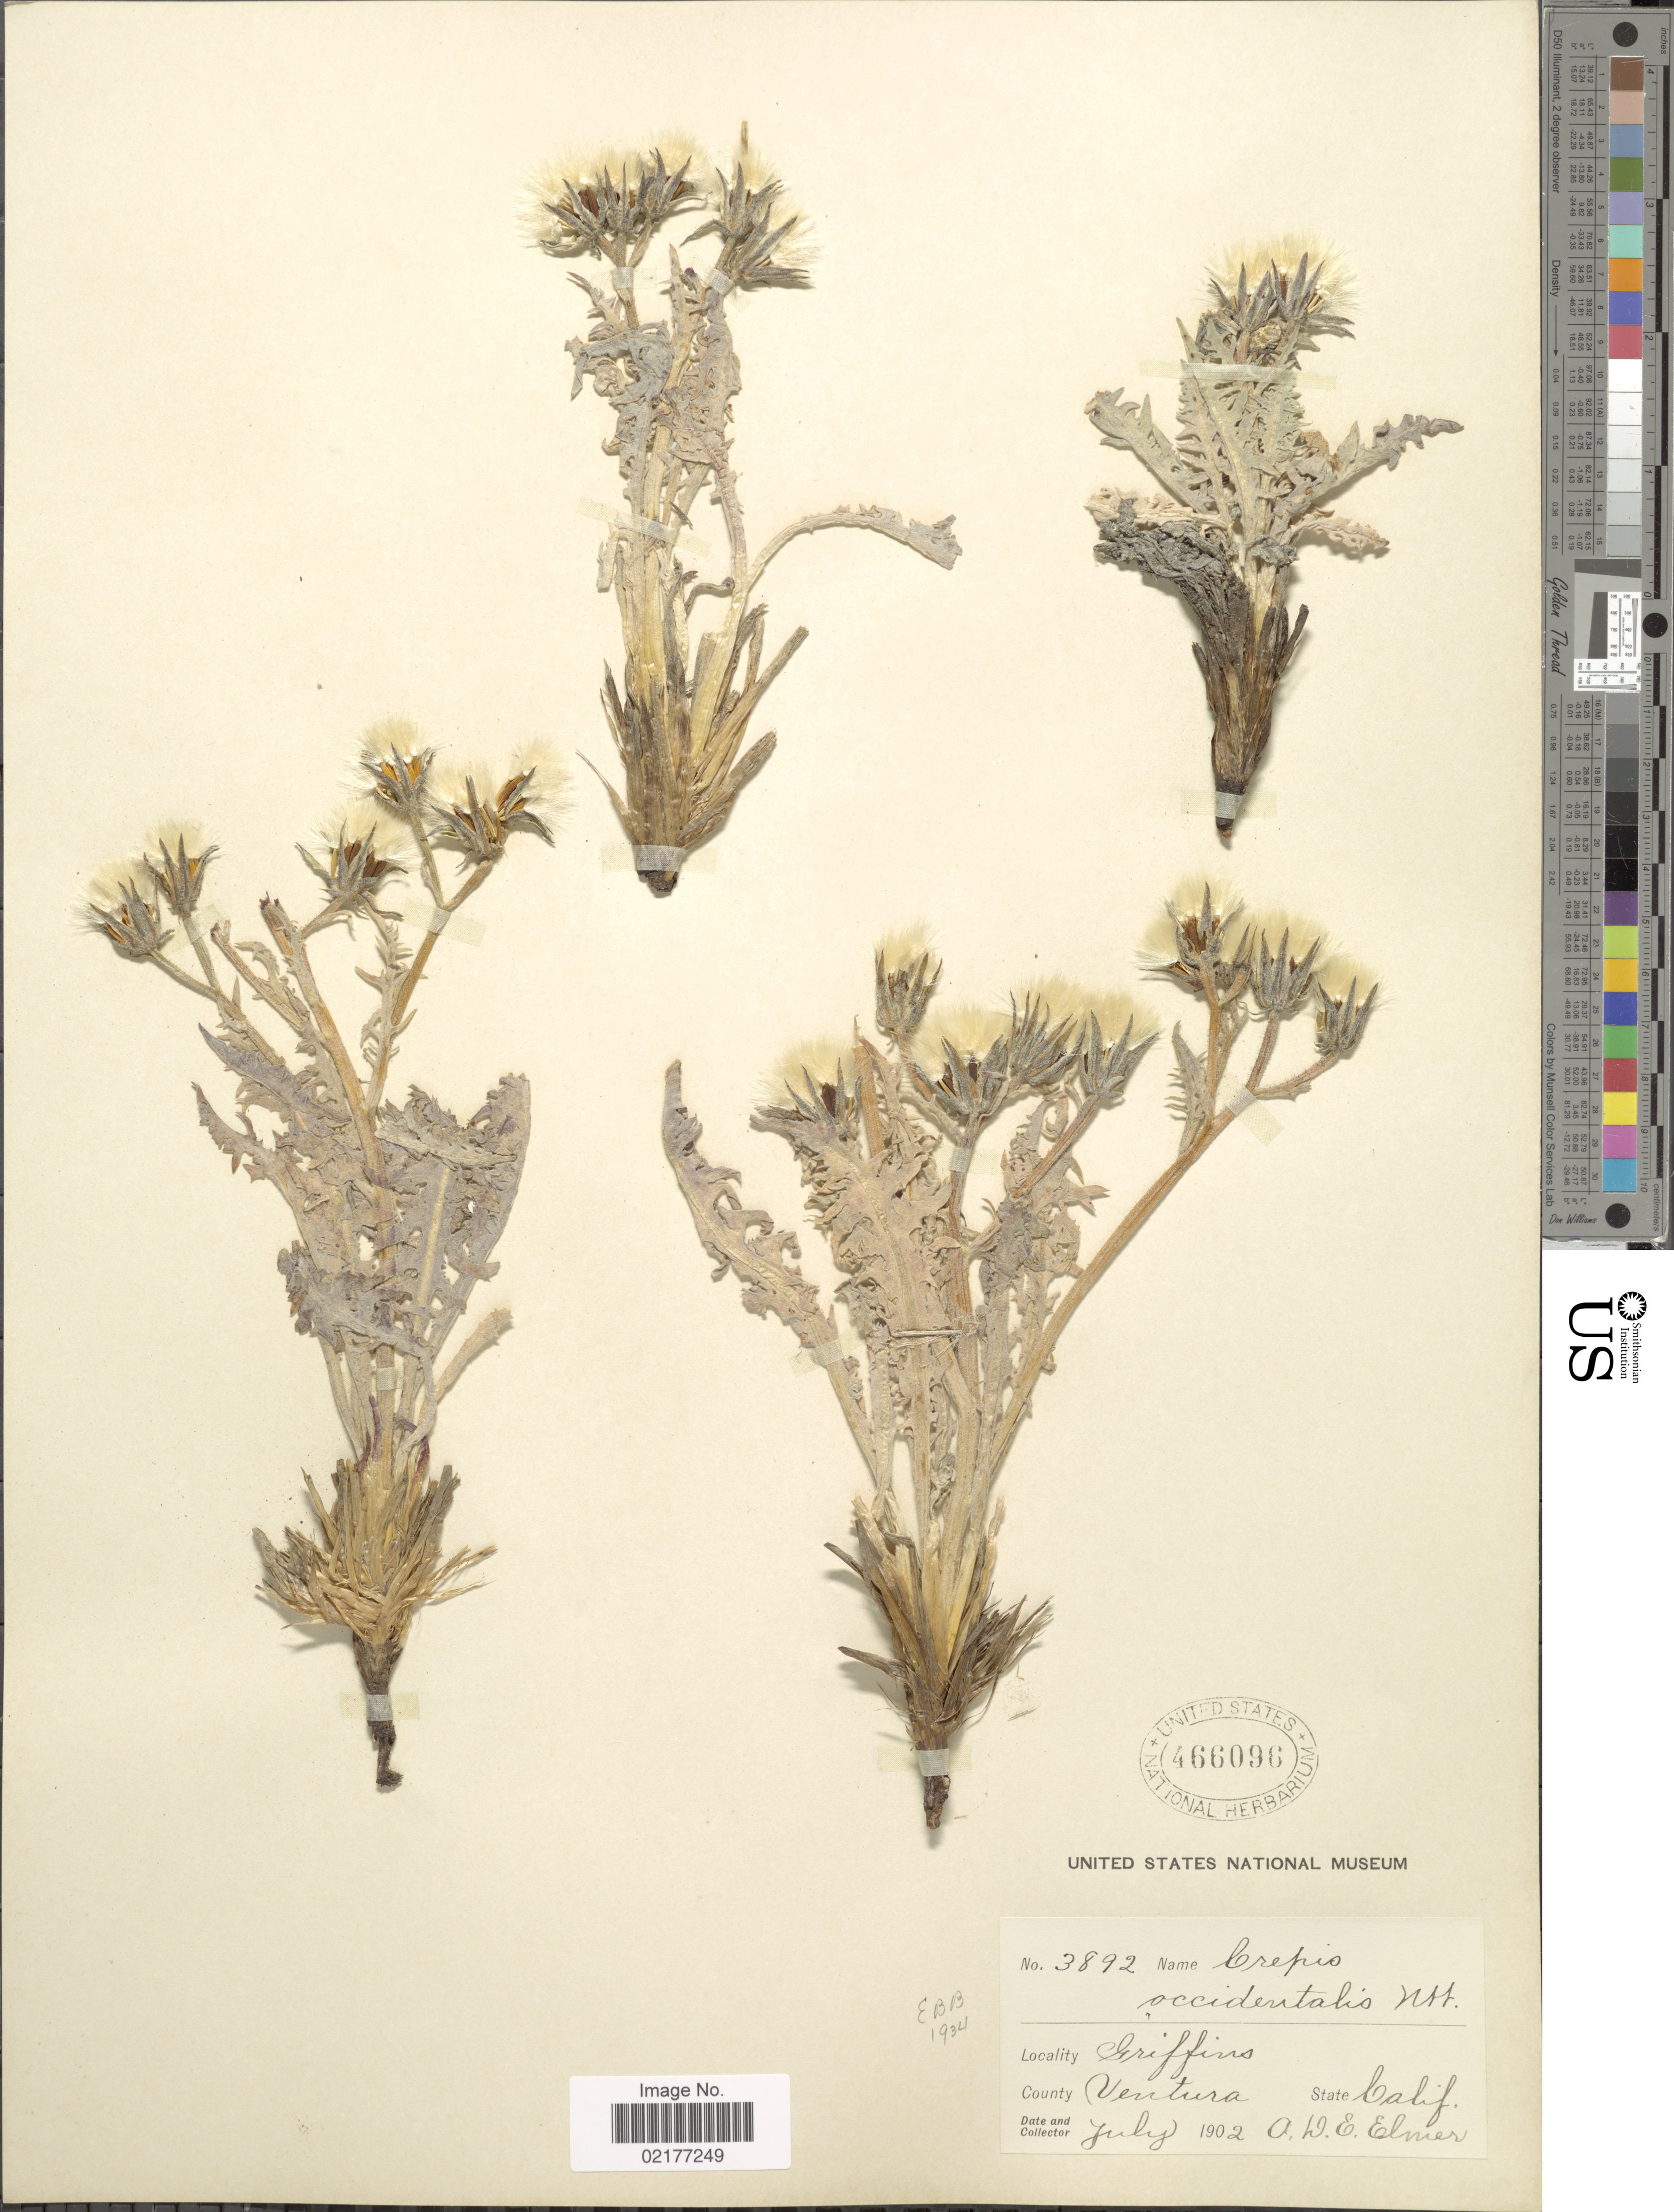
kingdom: Plantae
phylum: Tracheophyta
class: Magnoliopsida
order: Asterales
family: Asteraceae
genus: Crepis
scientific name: Crepis occidentalis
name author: Nutt.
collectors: A. D. E. Elmer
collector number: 3892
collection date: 1902-07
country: United States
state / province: California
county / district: Ventura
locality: Griffins, County Ventura, State Calif.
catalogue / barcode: US 466096